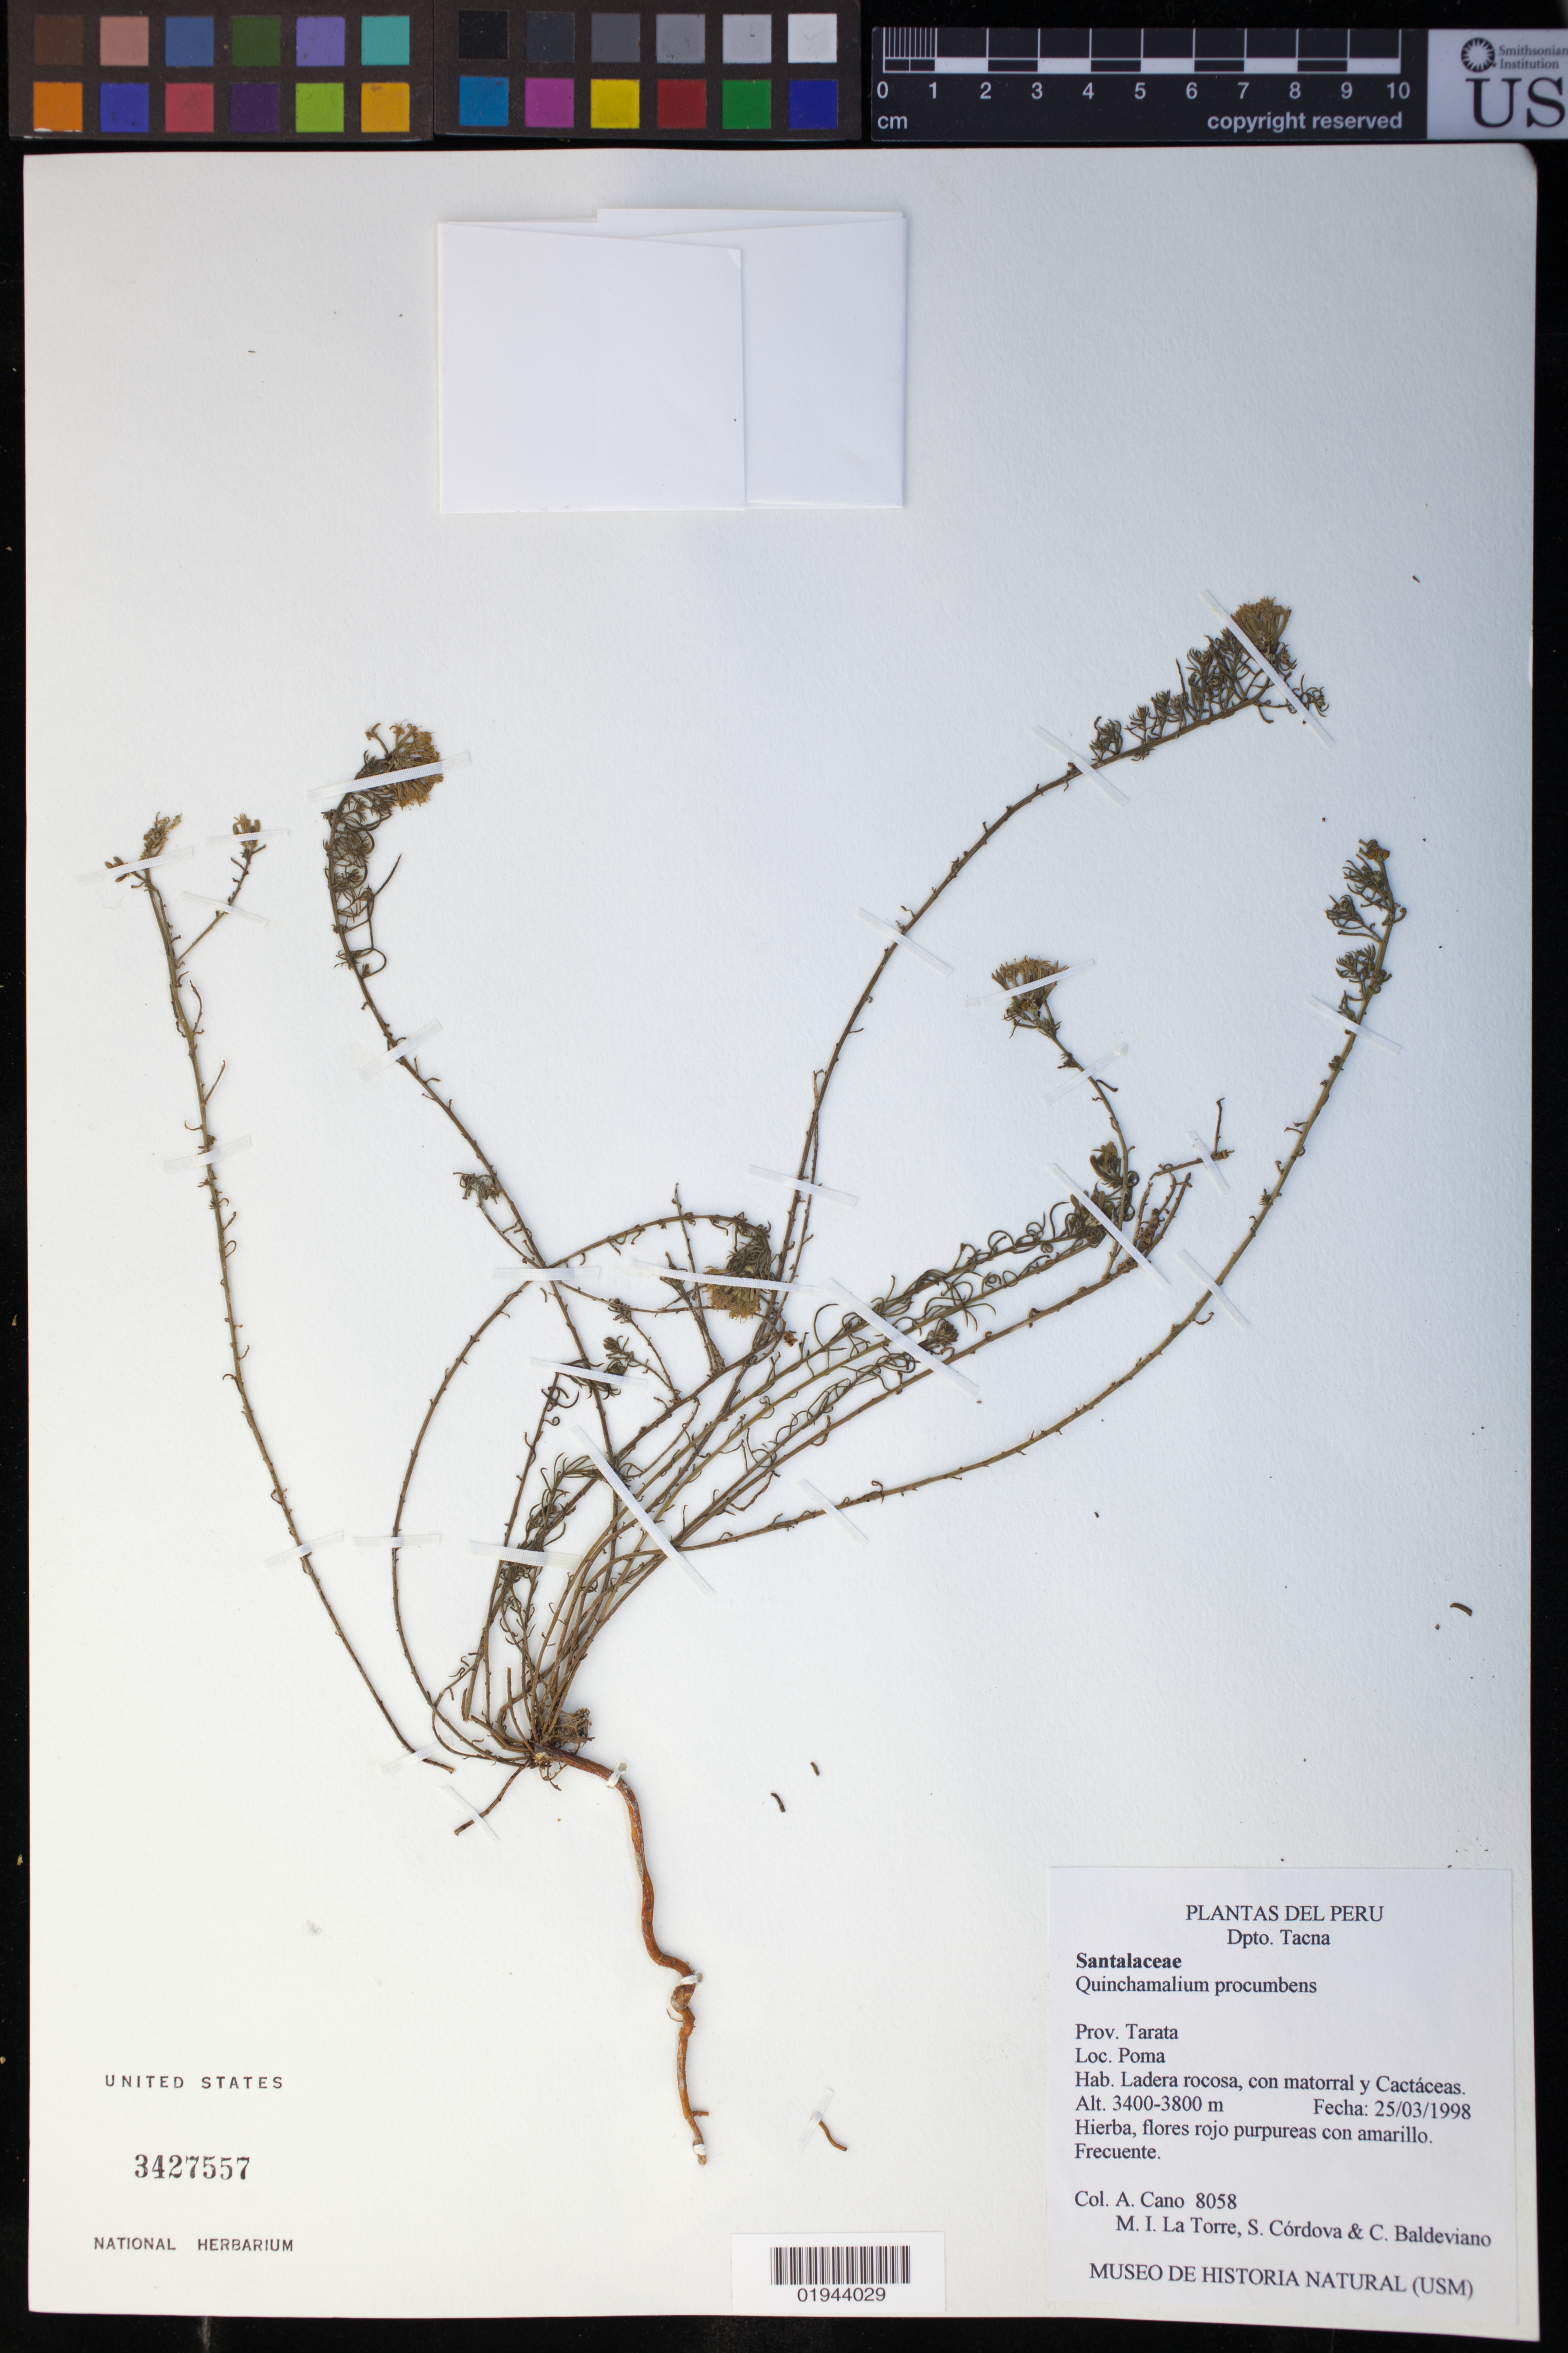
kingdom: Plantae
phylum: Tracheophyta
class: Magnoliopsida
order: Santalales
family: Schoepfiaceae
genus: Quinchamalium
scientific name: Quinchamalium procumbens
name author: Ruiz & Pav.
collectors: A. Cano, M. La Torre, S. Cordova & C. Baldeviano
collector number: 8058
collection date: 1998-03-25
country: Peru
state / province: Tacna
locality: Prov. Tarata, Loc. Poma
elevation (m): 3400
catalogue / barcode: US 3427557